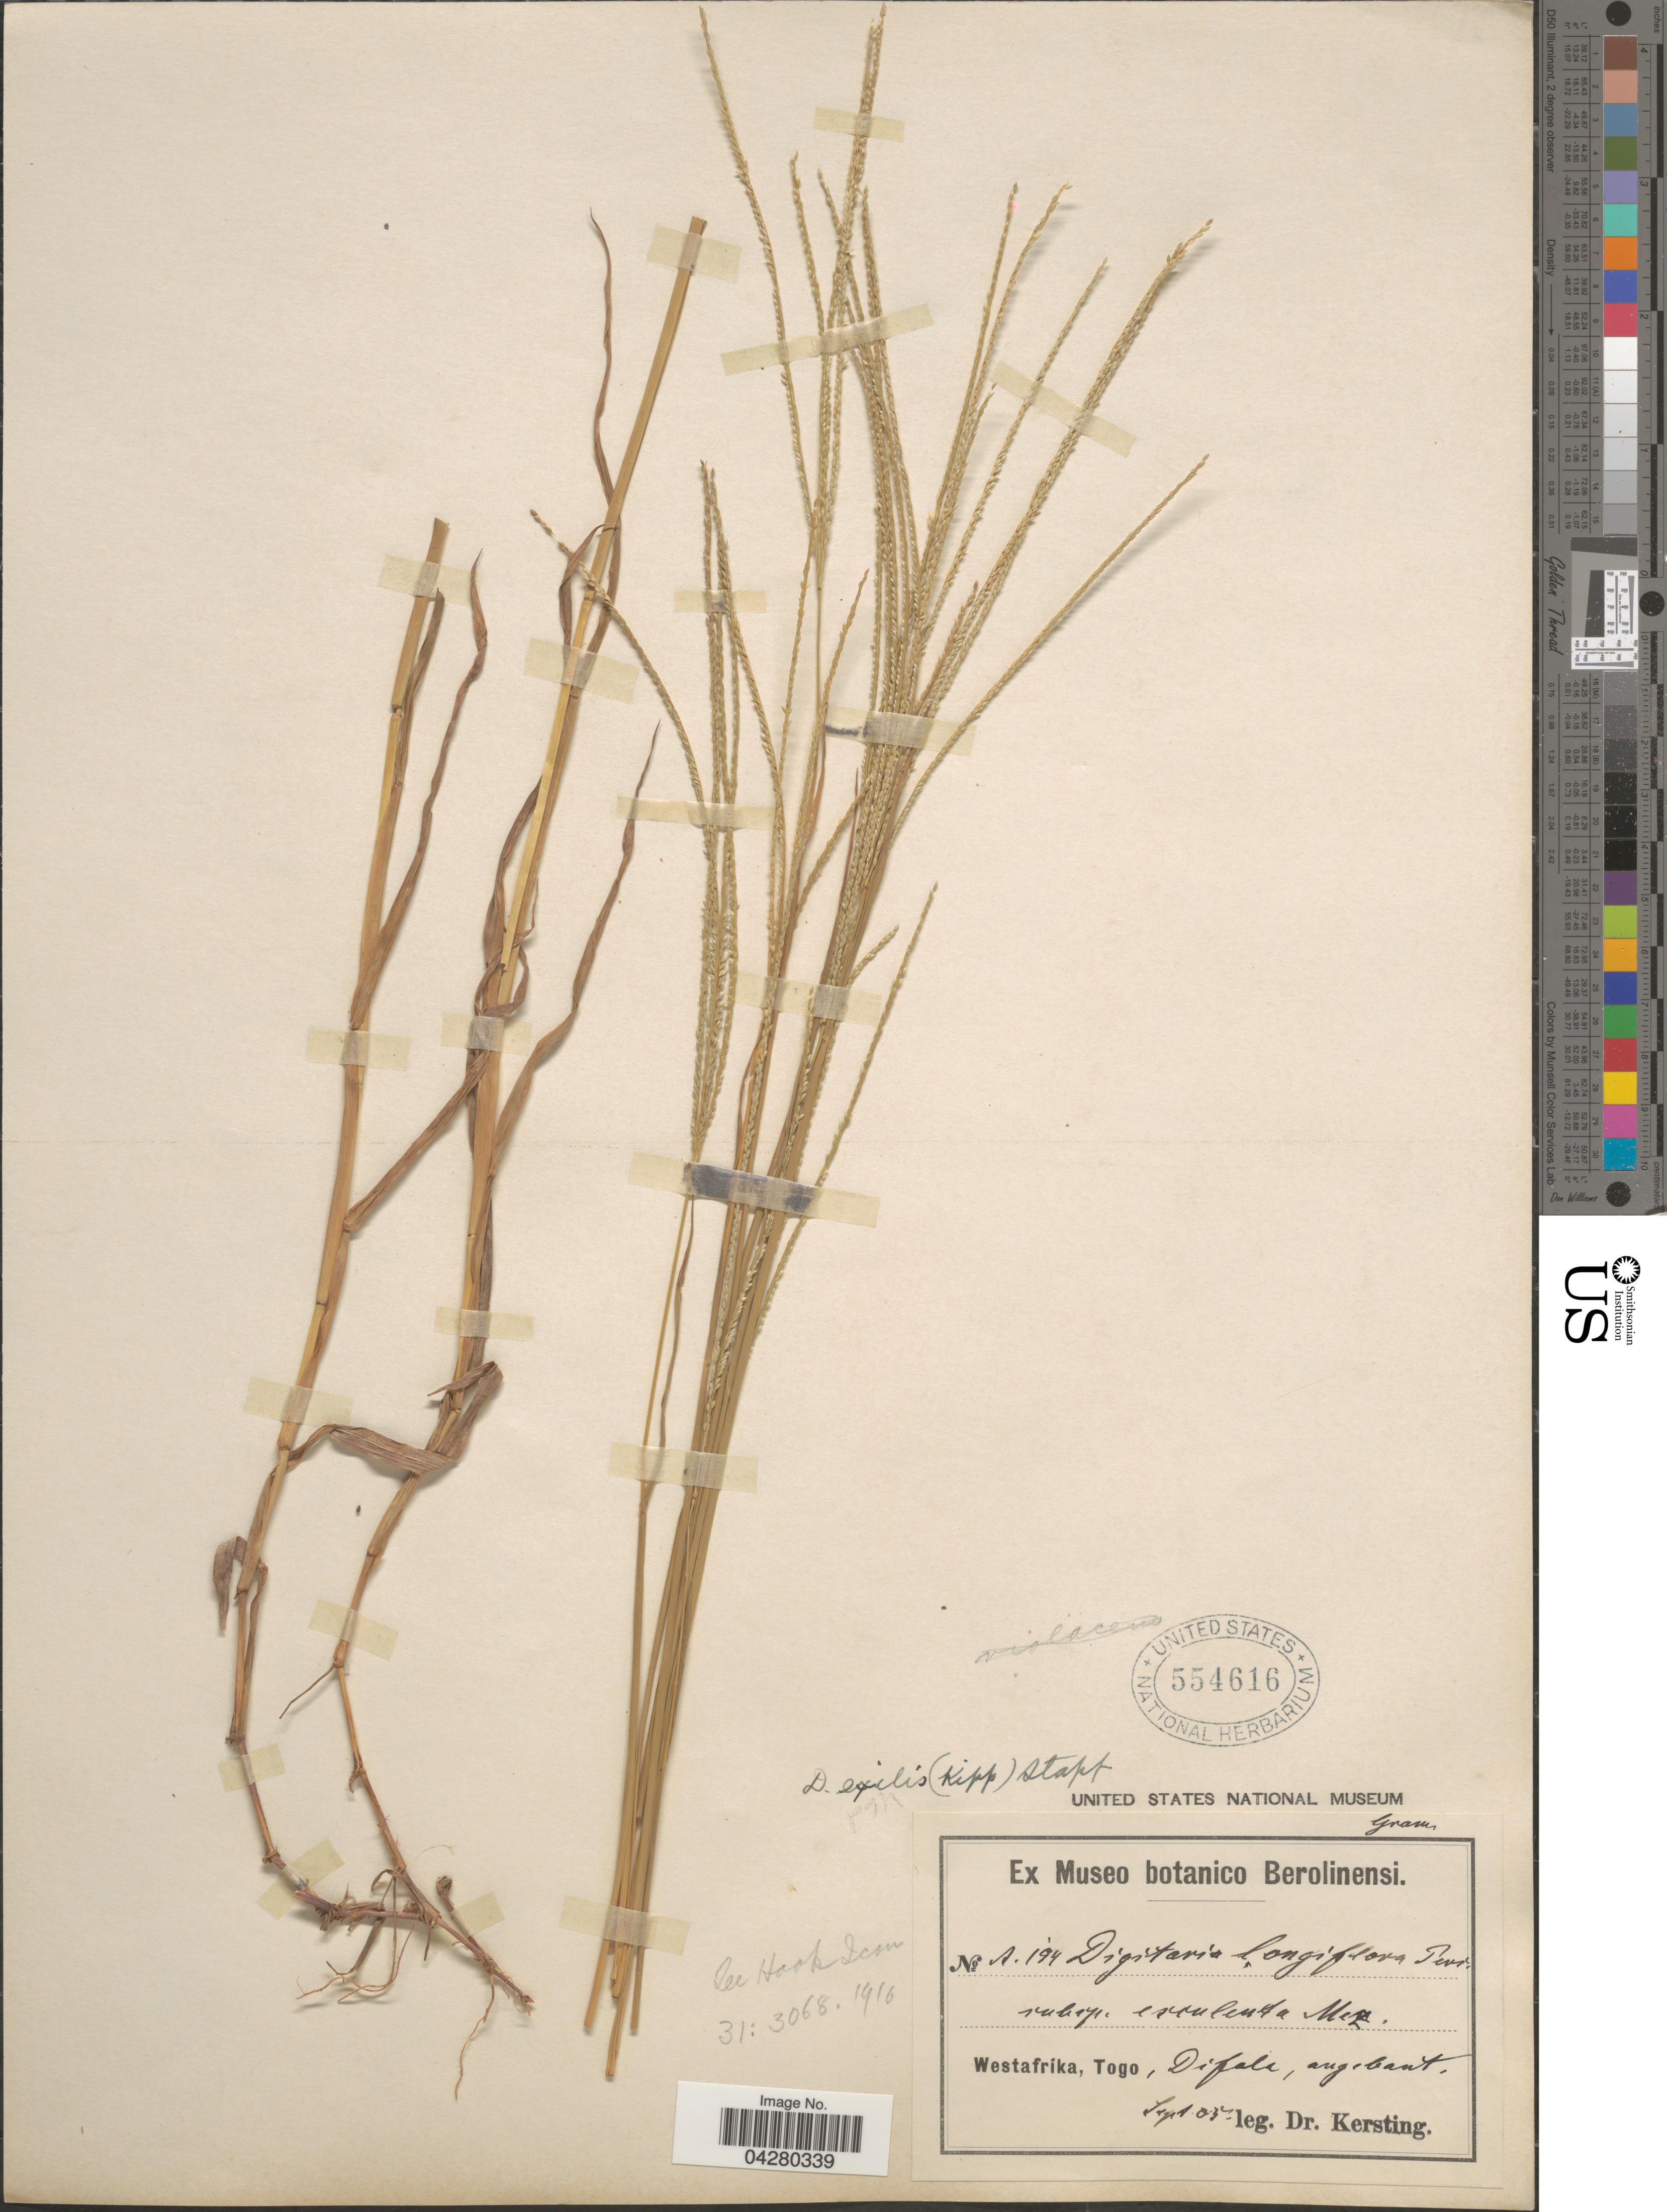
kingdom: Plantae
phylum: Tracheophyta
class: Liliopsida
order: Poales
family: Poaceae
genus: Digitaria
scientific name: Digitaria exilis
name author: Stapf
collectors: -. Kersting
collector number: A194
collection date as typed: Transcribed d/m/y: /9/85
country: Togo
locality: Difali, augebant.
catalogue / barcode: US 554616